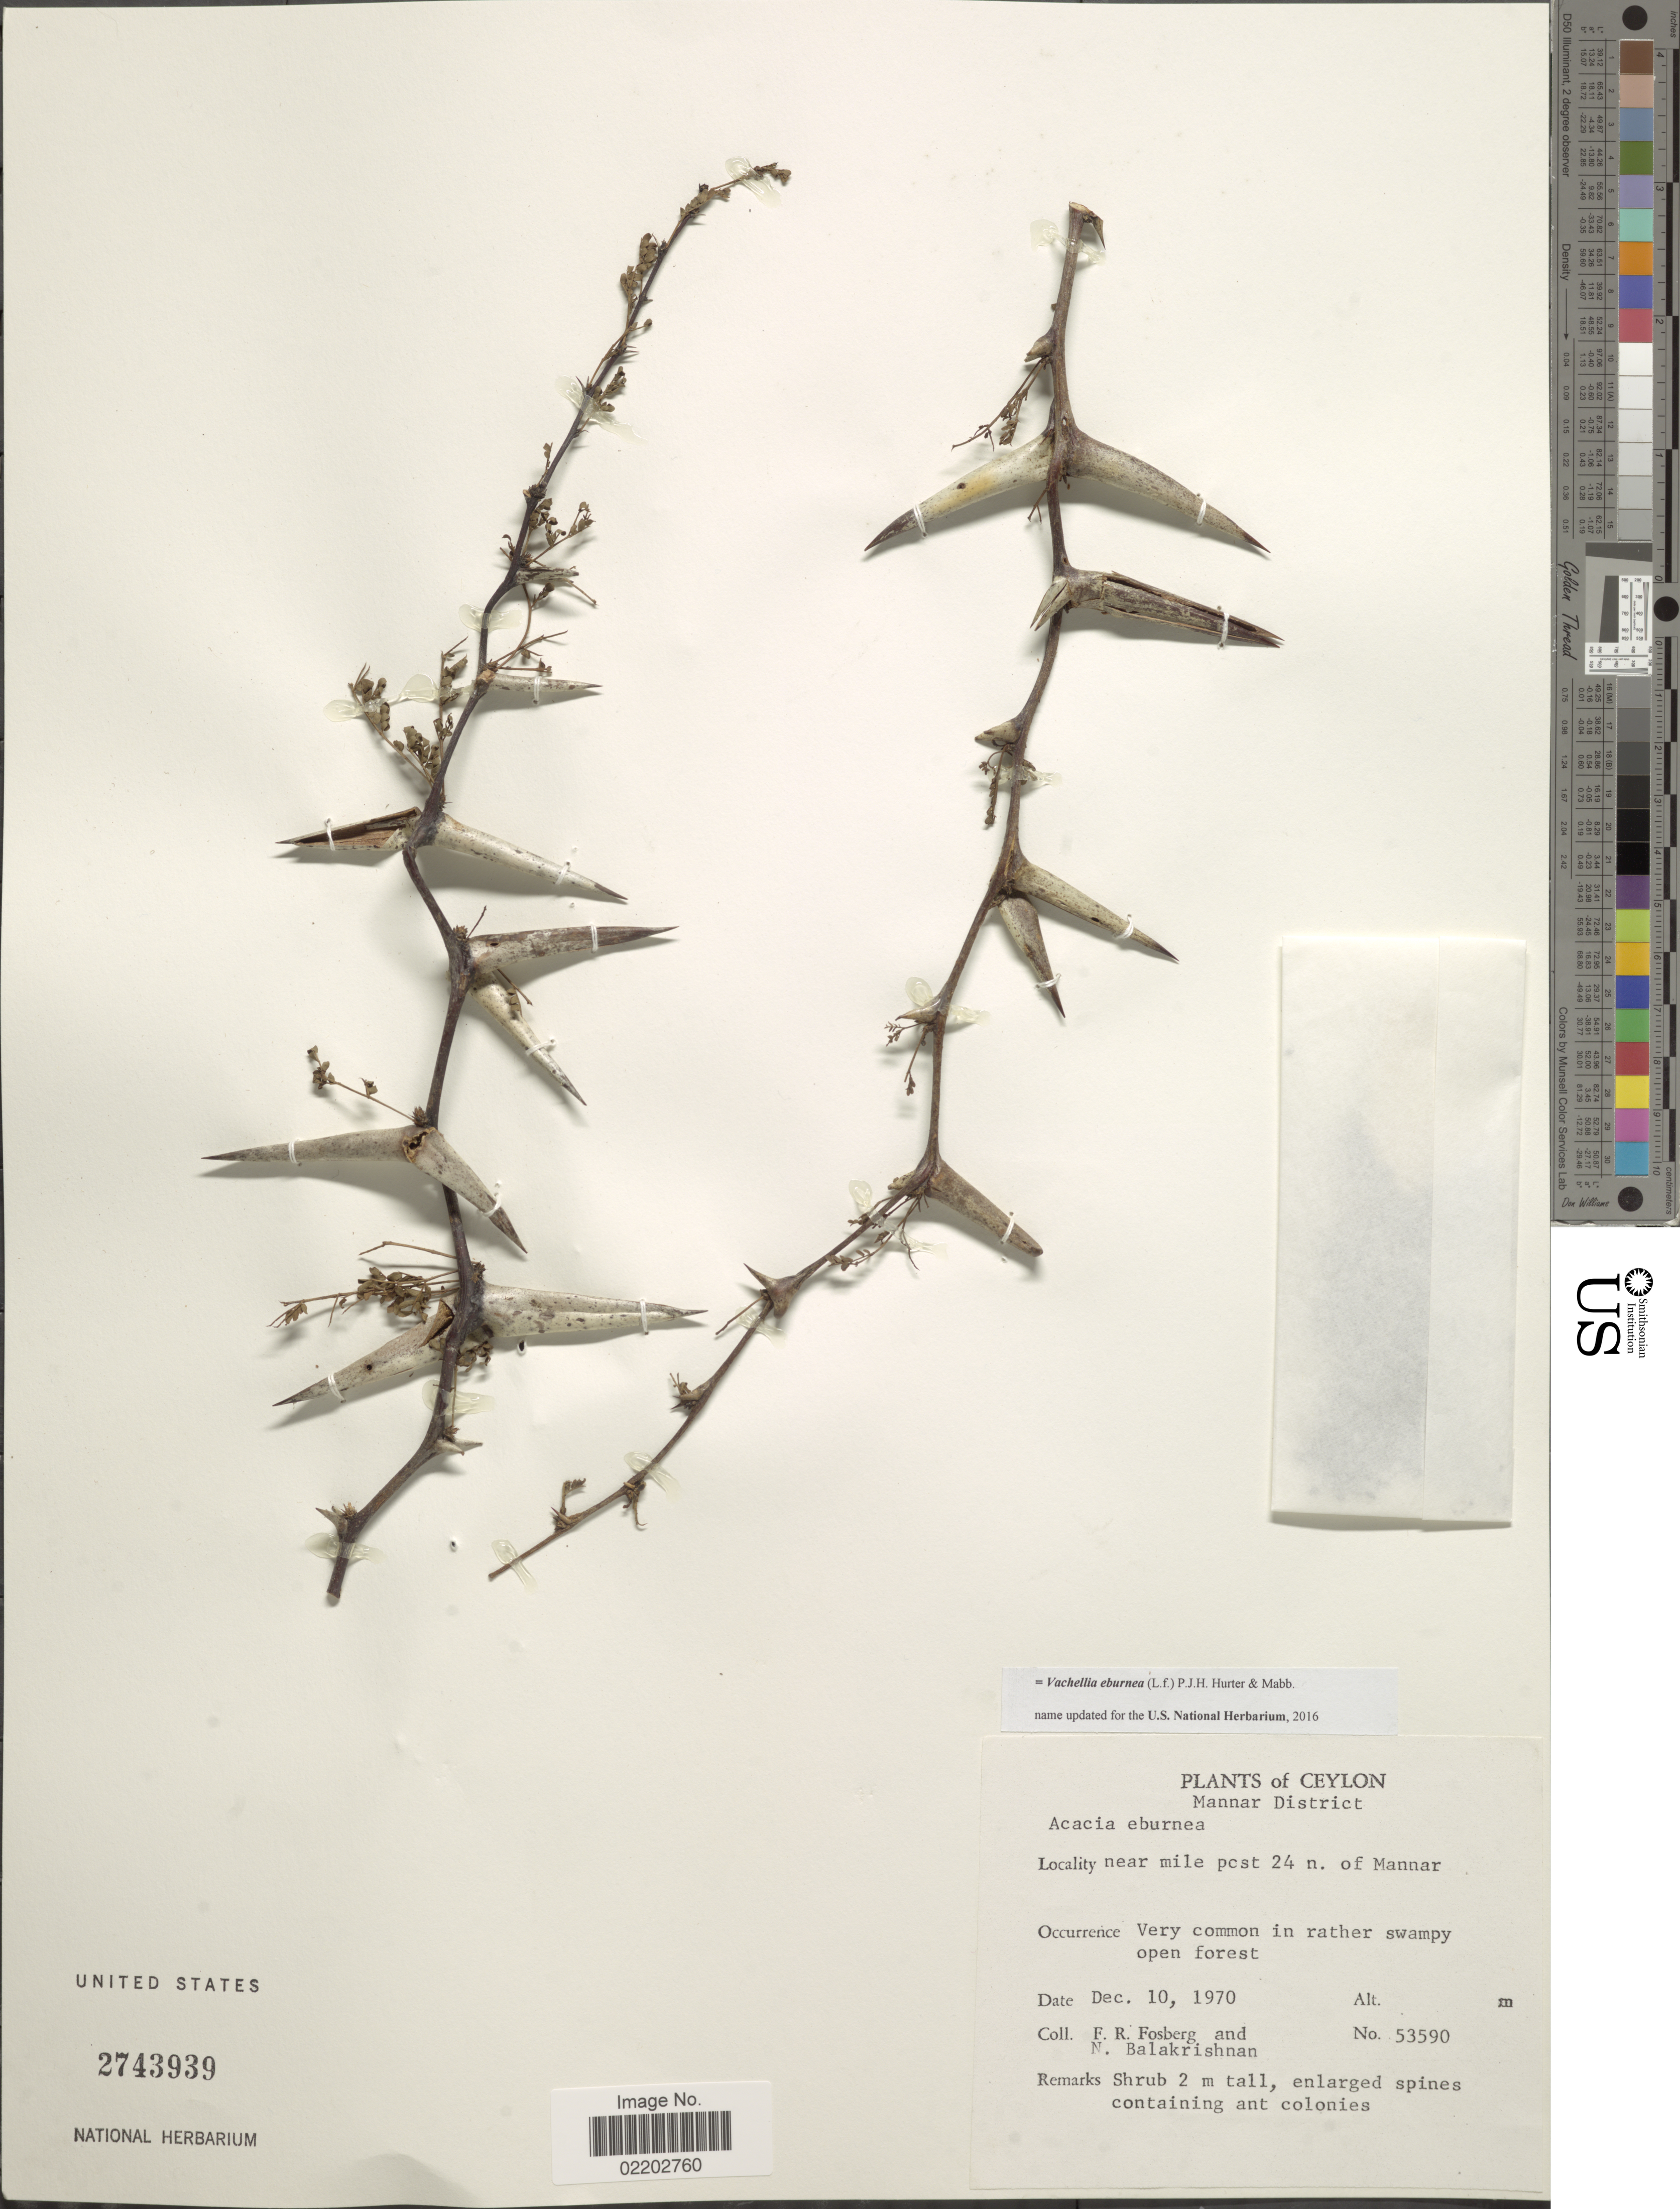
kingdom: Plantae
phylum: Tracheophyta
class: Magnoliopsida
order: Fabales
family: Fabaceae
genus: Vachellia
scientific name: Vachellia eburnea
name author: (L. f.) P.J.H. Hurter & Mabb.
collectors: F. R. Fosberg & N. Balakrishnan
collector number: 53590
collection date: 1970-12-10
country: Sri Lanka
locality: Ceylon, near mile pcst 24n. of Mannar, very common in rather swampy open forest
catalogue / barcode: US 2743939